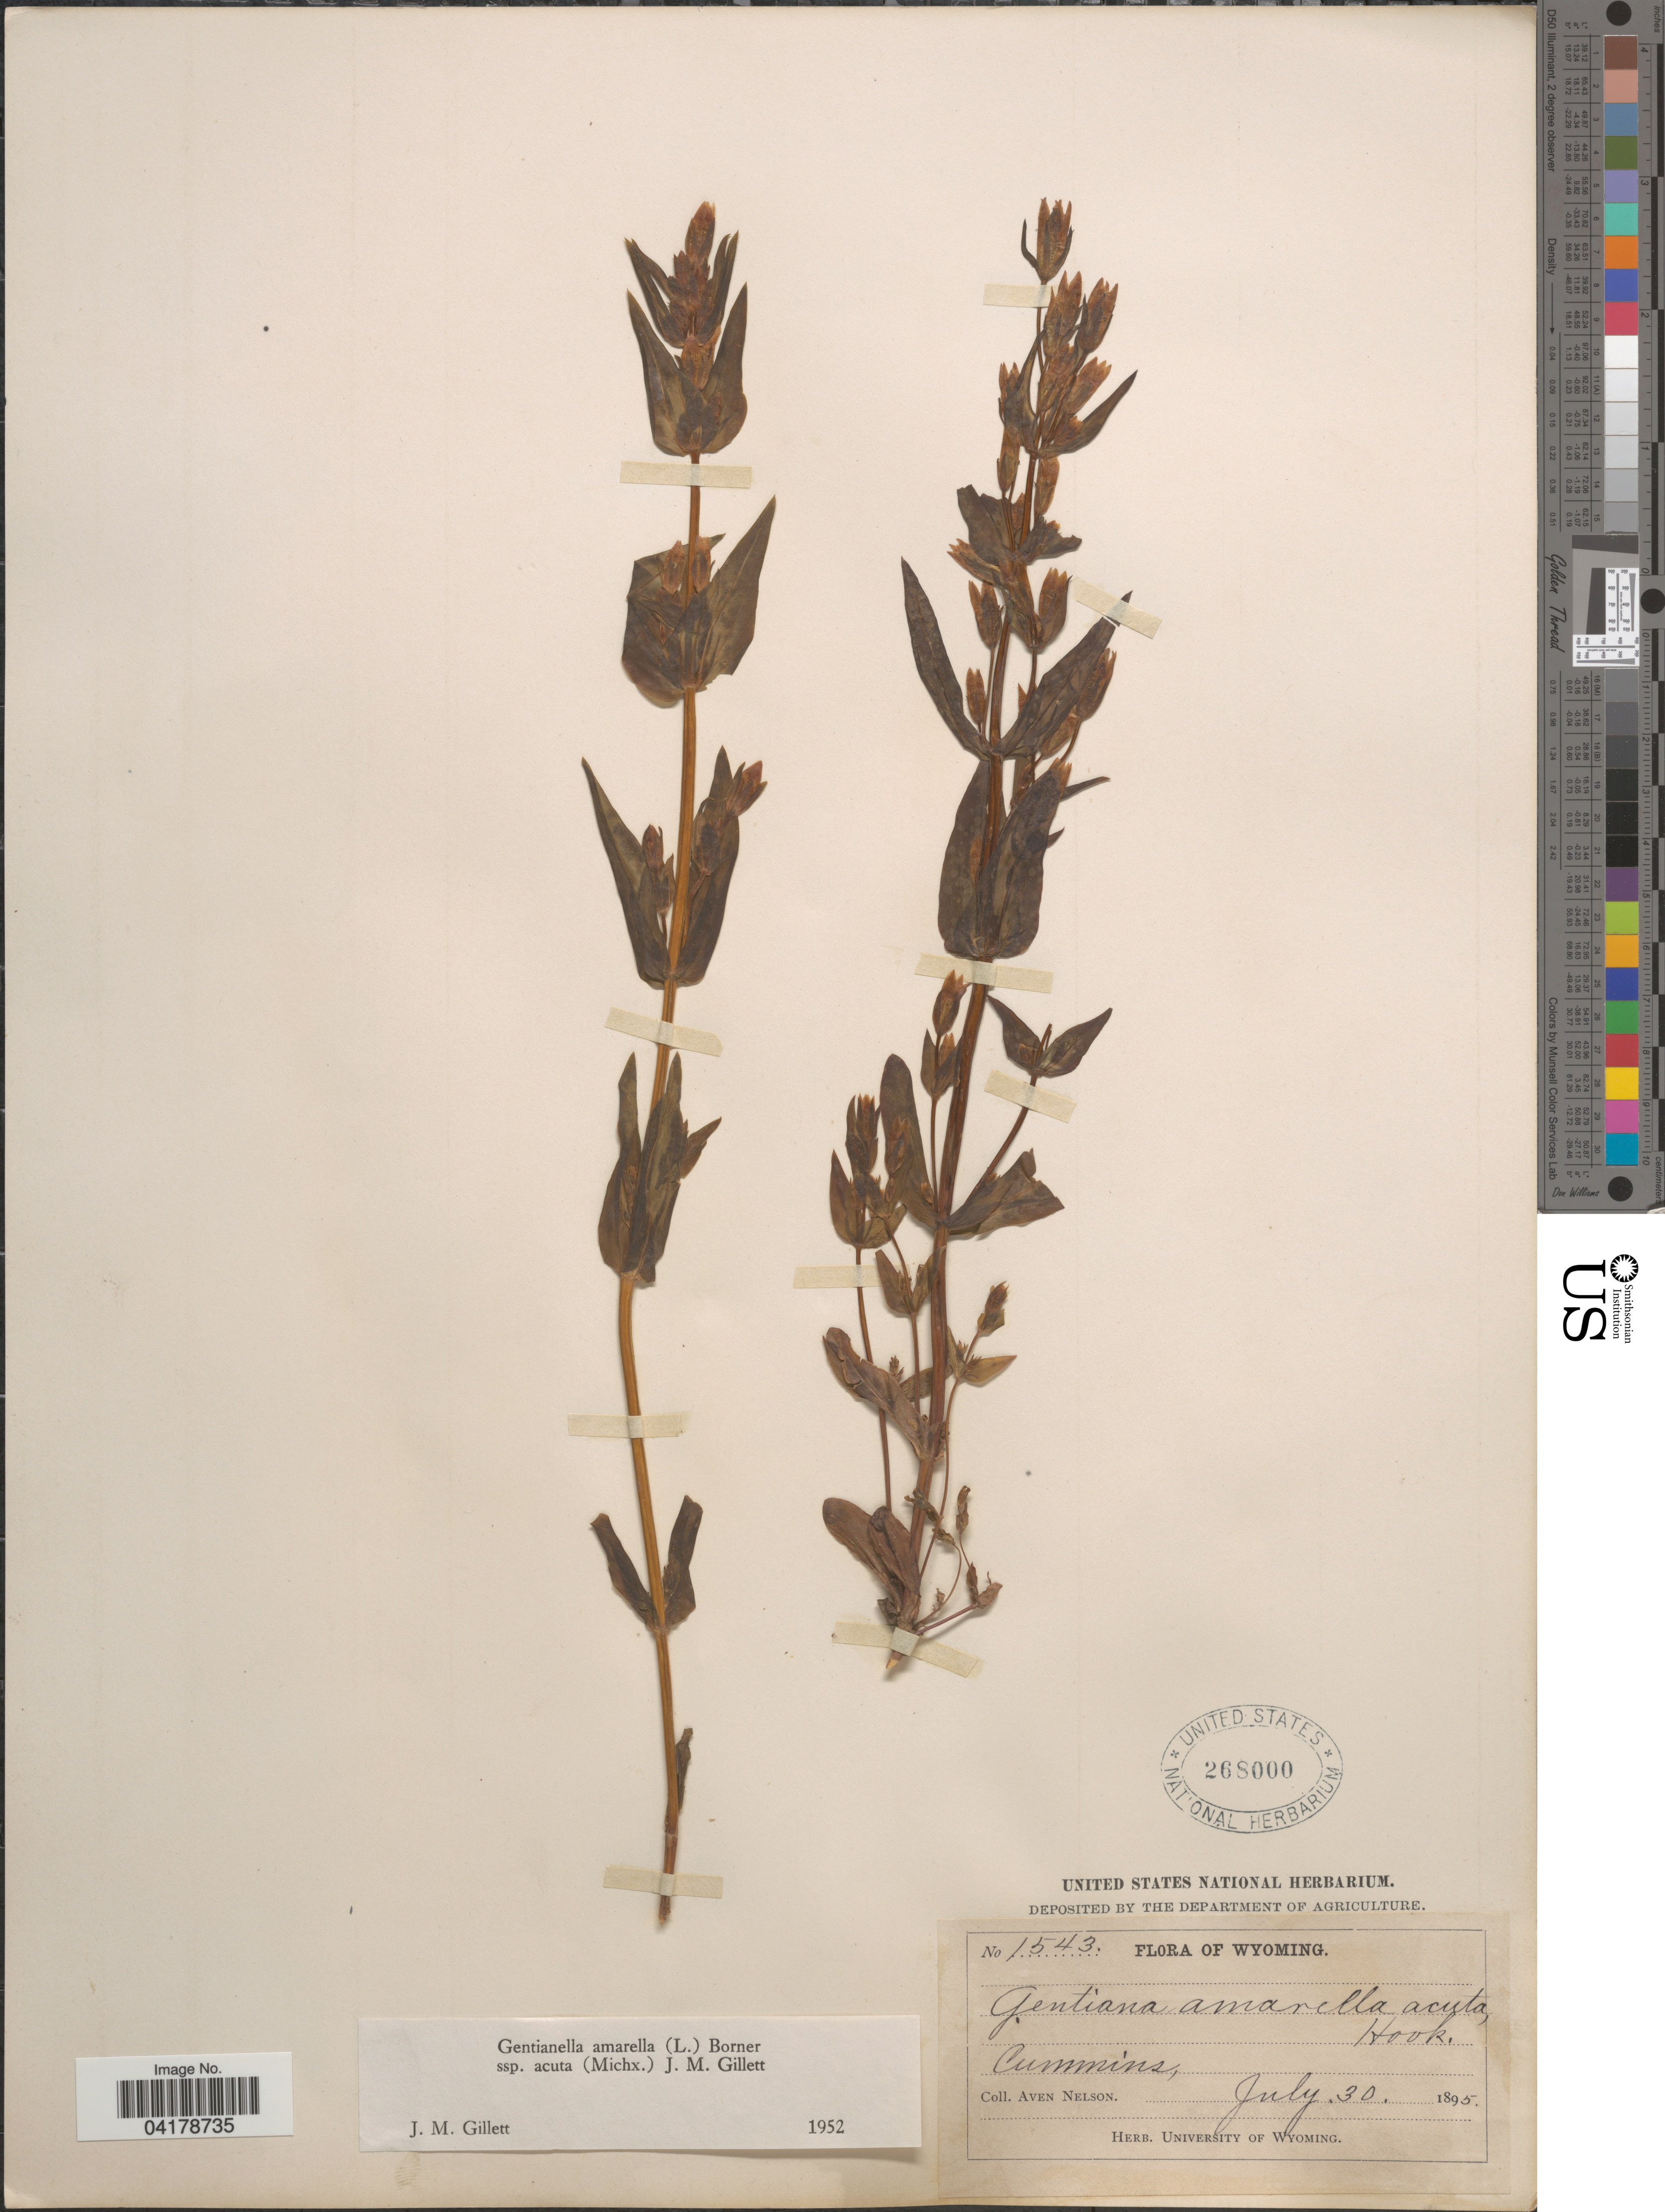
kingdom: Plantae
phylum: Tracheophyta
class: Magnoliopsida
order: Gentianales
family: Gentianaceae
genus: Gentianella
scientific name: Gentianella amarella subsp. acuta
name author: (Michx.) J.M. Gillett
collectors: A. Nelson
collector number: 1543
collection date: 1895-07-30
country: United States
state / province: Wyoming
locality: Cummins.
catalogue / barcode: US 268000